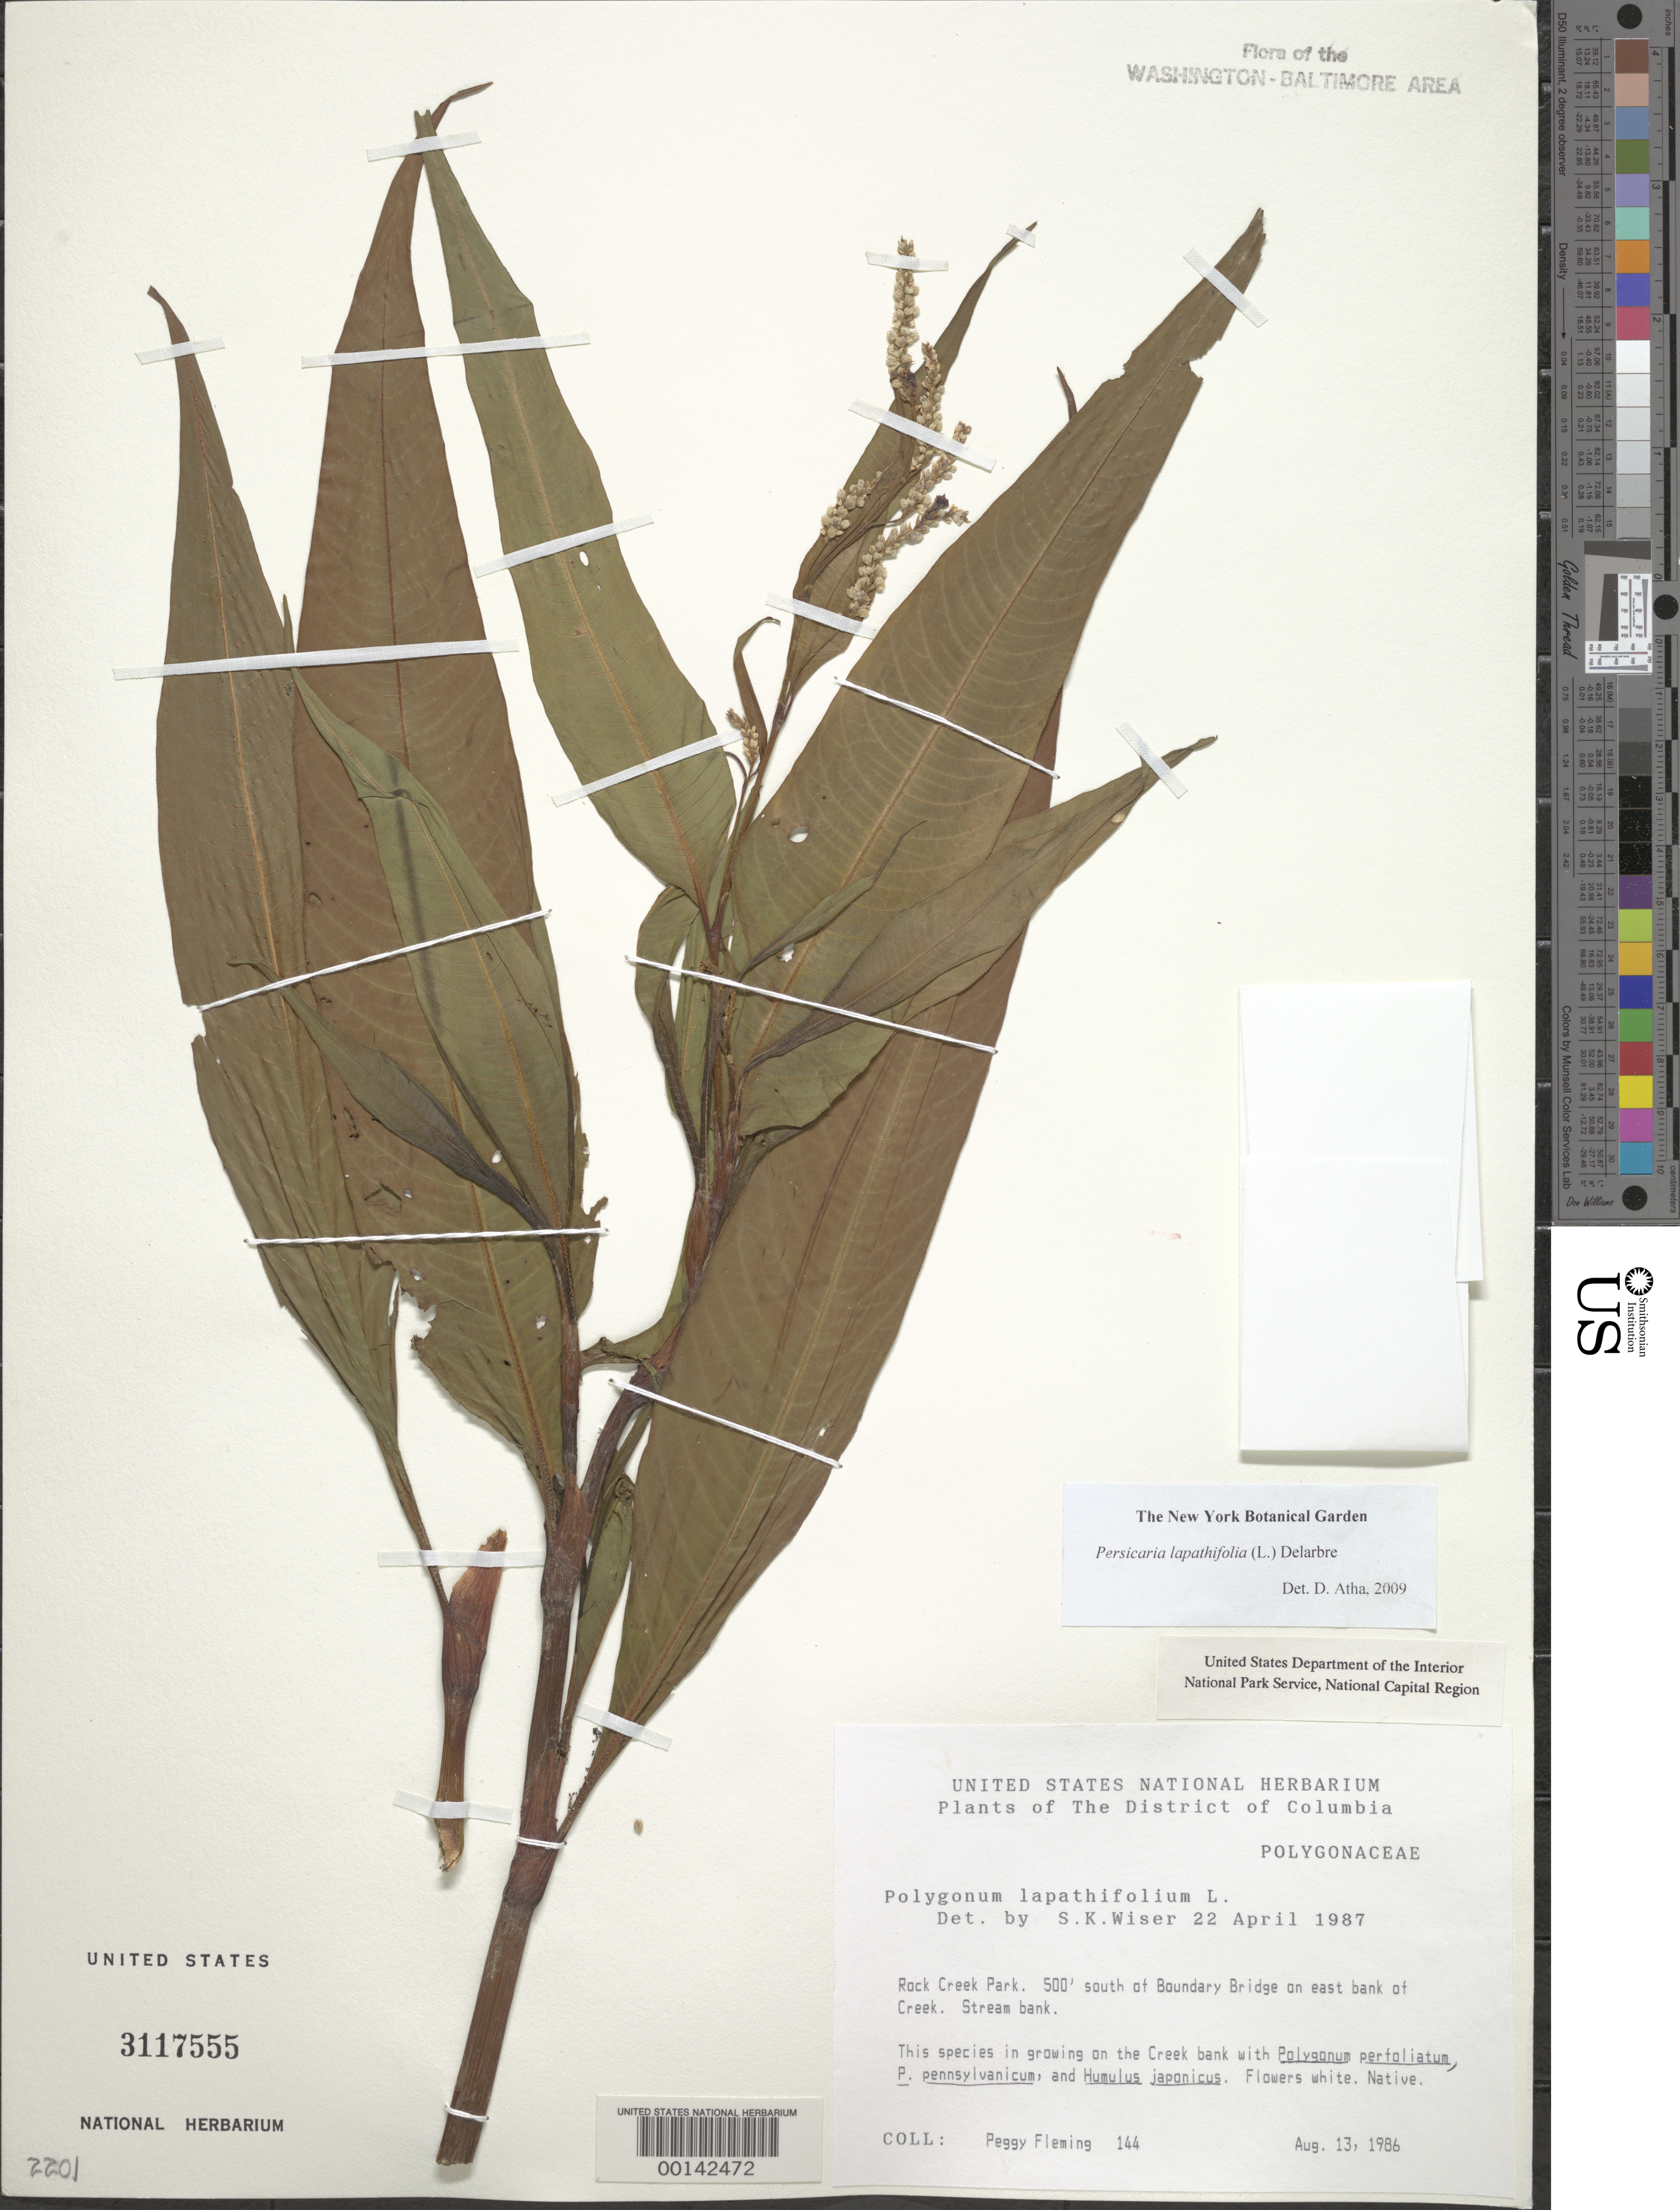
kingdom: Plantae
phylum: Tracheophyta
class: Magnoliopsida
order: Caryophyllales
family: Polygonaceae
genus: Persicaria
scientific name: Persicaria lapathifolia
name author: (L.) Delarbre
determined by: Atha, D. E.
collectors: P. Fleming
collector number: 144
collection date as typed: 13 Aug 1986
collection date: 1986-08-13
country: United States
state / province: District of Columbia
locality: Rock Creek Park. 500' south of Boundary Bridge on east bank of Creek. Rock Creek Park and Vicinity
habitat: Stream bank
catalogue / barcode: US 3117555